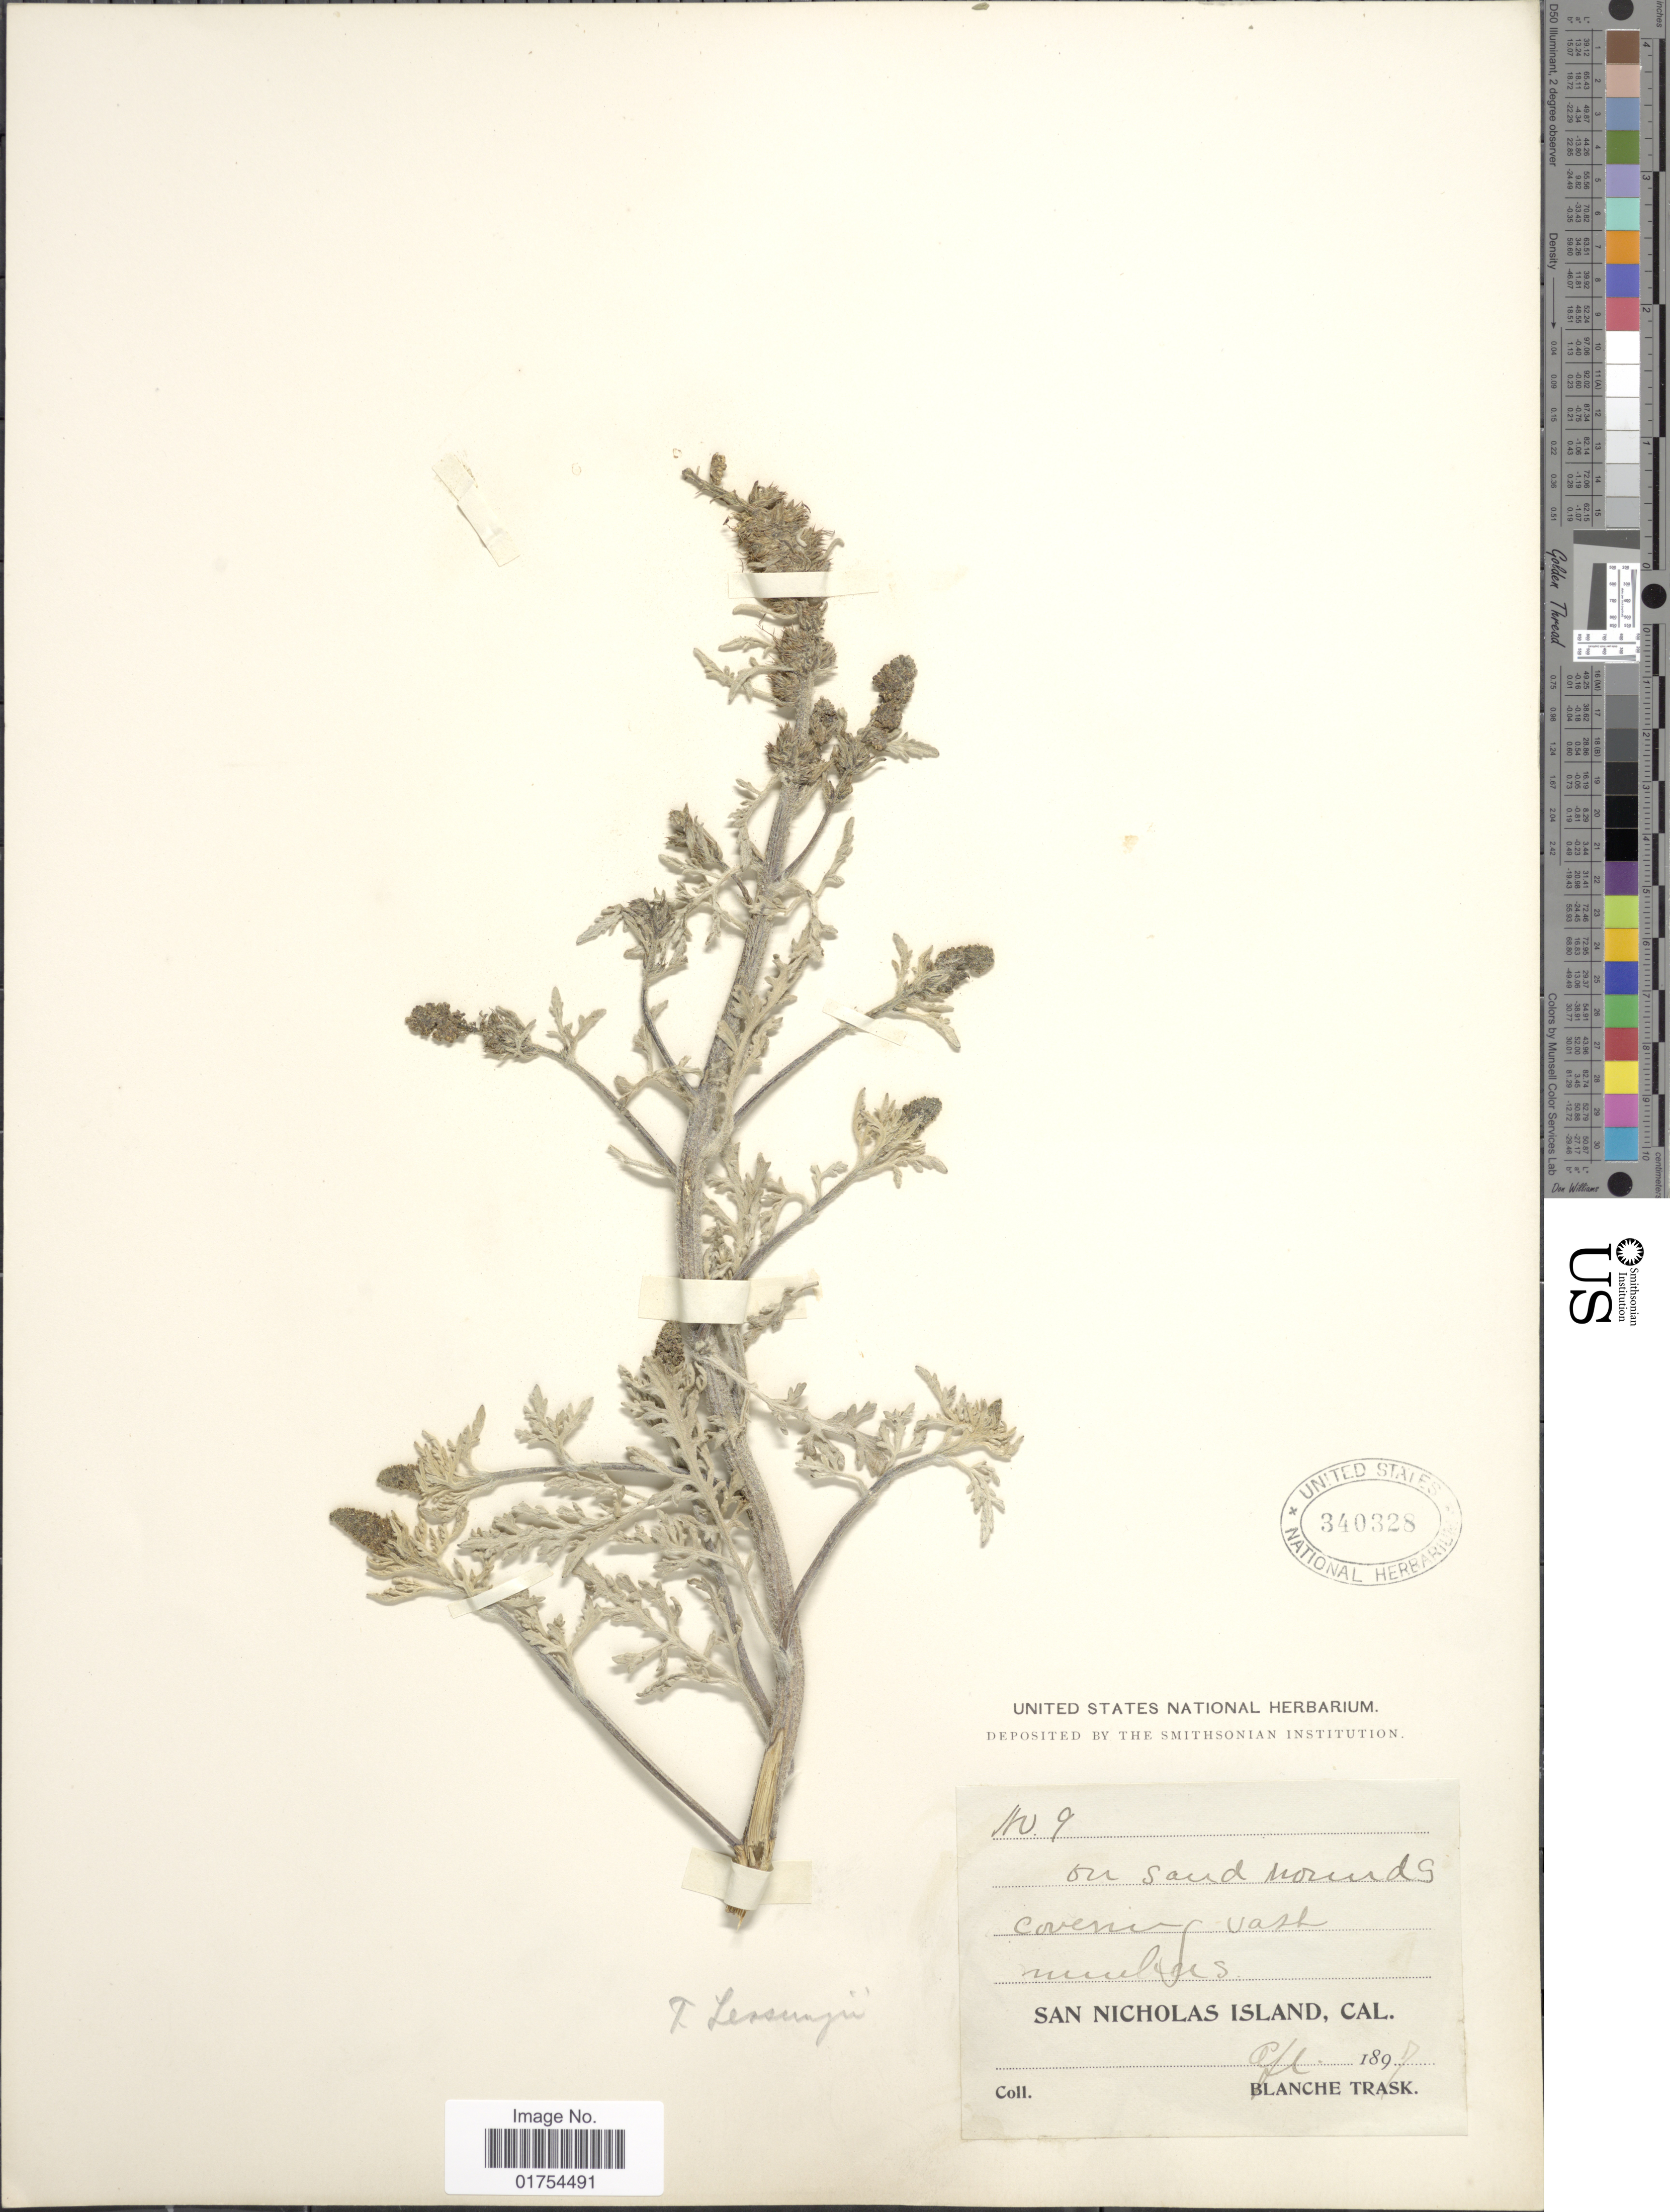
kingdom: Plantae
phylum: Tracheophyta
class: Magnoliopsida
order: Asterales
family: Asteraceae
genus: Franseria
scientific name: Franseria bipinnatifida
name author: (A. Gray) A. Gray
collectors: B. Trask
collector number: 9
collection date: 1897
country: United States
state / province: California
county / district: Ventura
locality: San Nicholas Island, Cal.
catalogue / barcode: US 340328